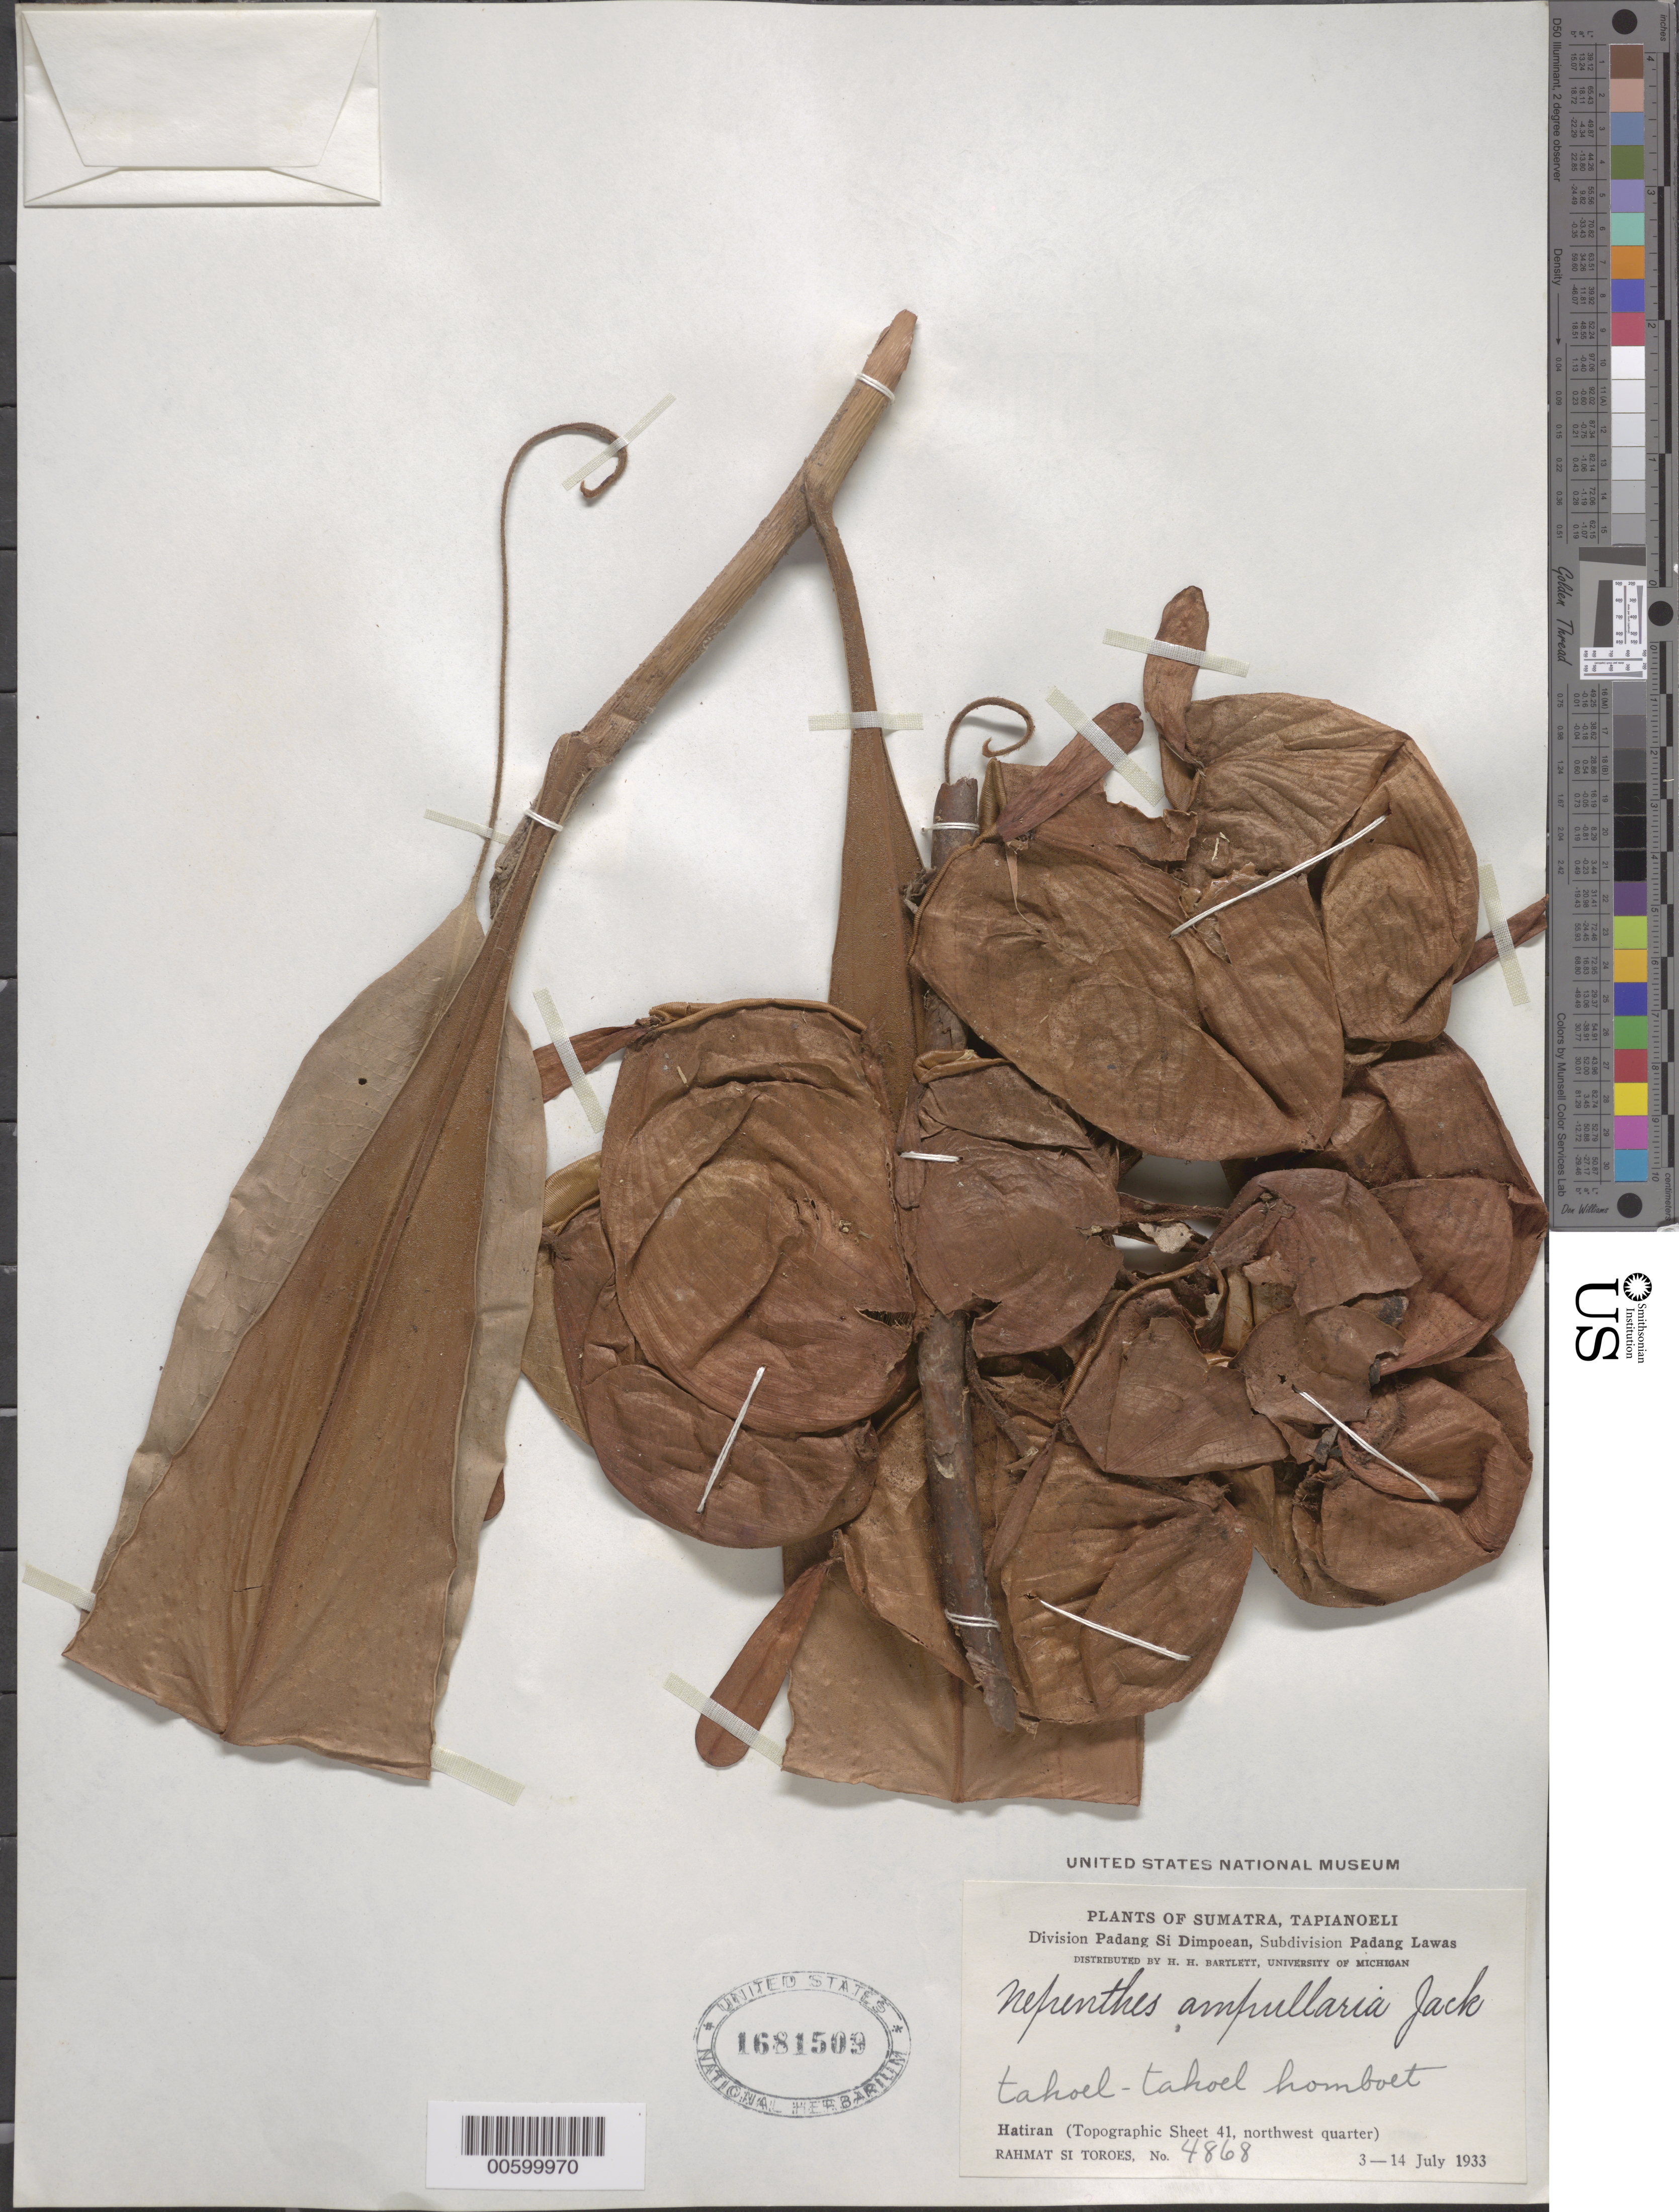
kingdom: Plantae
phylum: Tracheophyta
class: Magnoliopsida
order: Caryophyllales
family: Nepenthaceae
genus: Nepenthes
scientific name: Nepenthes ampullaria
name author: Jack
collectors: Rahmat Si Boeea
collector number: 4868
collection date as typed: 03 Jul 1933 to 14 Jul 1933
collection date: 1933-07-03/1933-07-14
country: Indonesia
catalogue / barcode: US 1681509